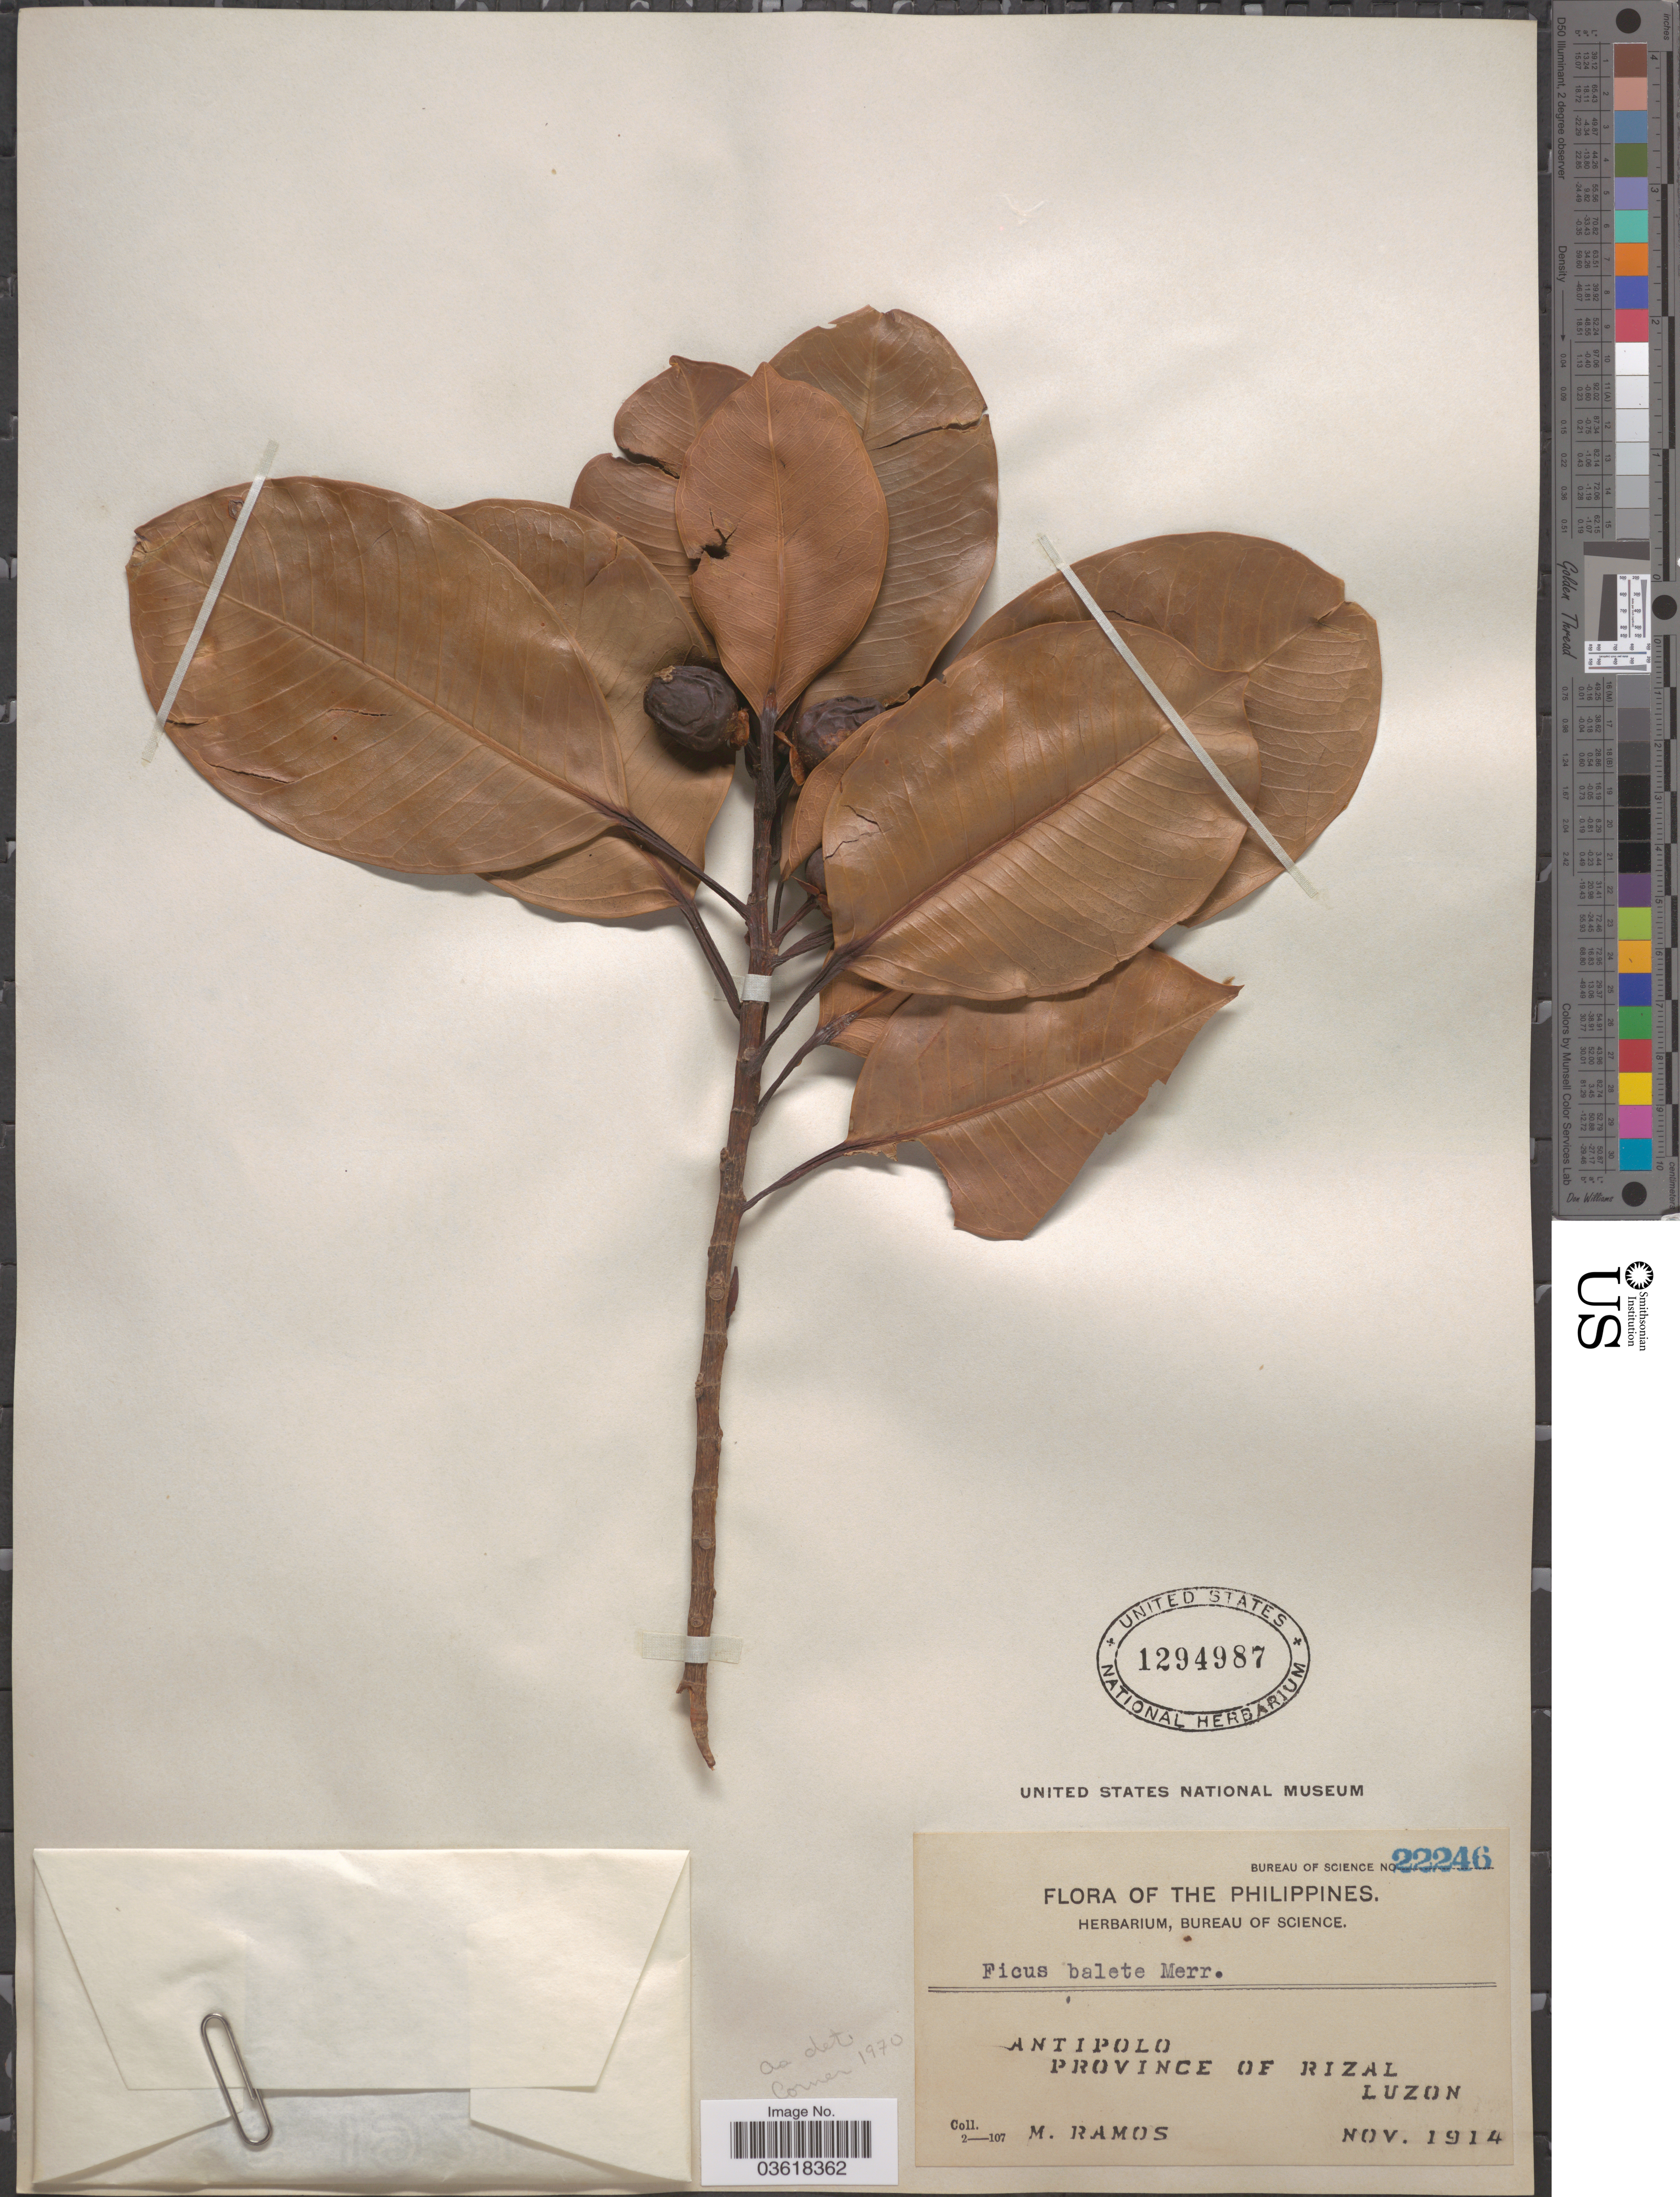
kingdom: Plantae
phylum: Tracheophyta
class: Magnoliopsida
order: Rosales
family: Moraceae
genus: Ficus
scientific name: Ficus balete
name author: Merr.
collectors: M. Ramos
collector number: Bureau of Science 22246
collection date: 1914-11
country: Philippines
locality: Antipolo, Province of Rizal, Luzon.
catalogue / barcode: US 1294987